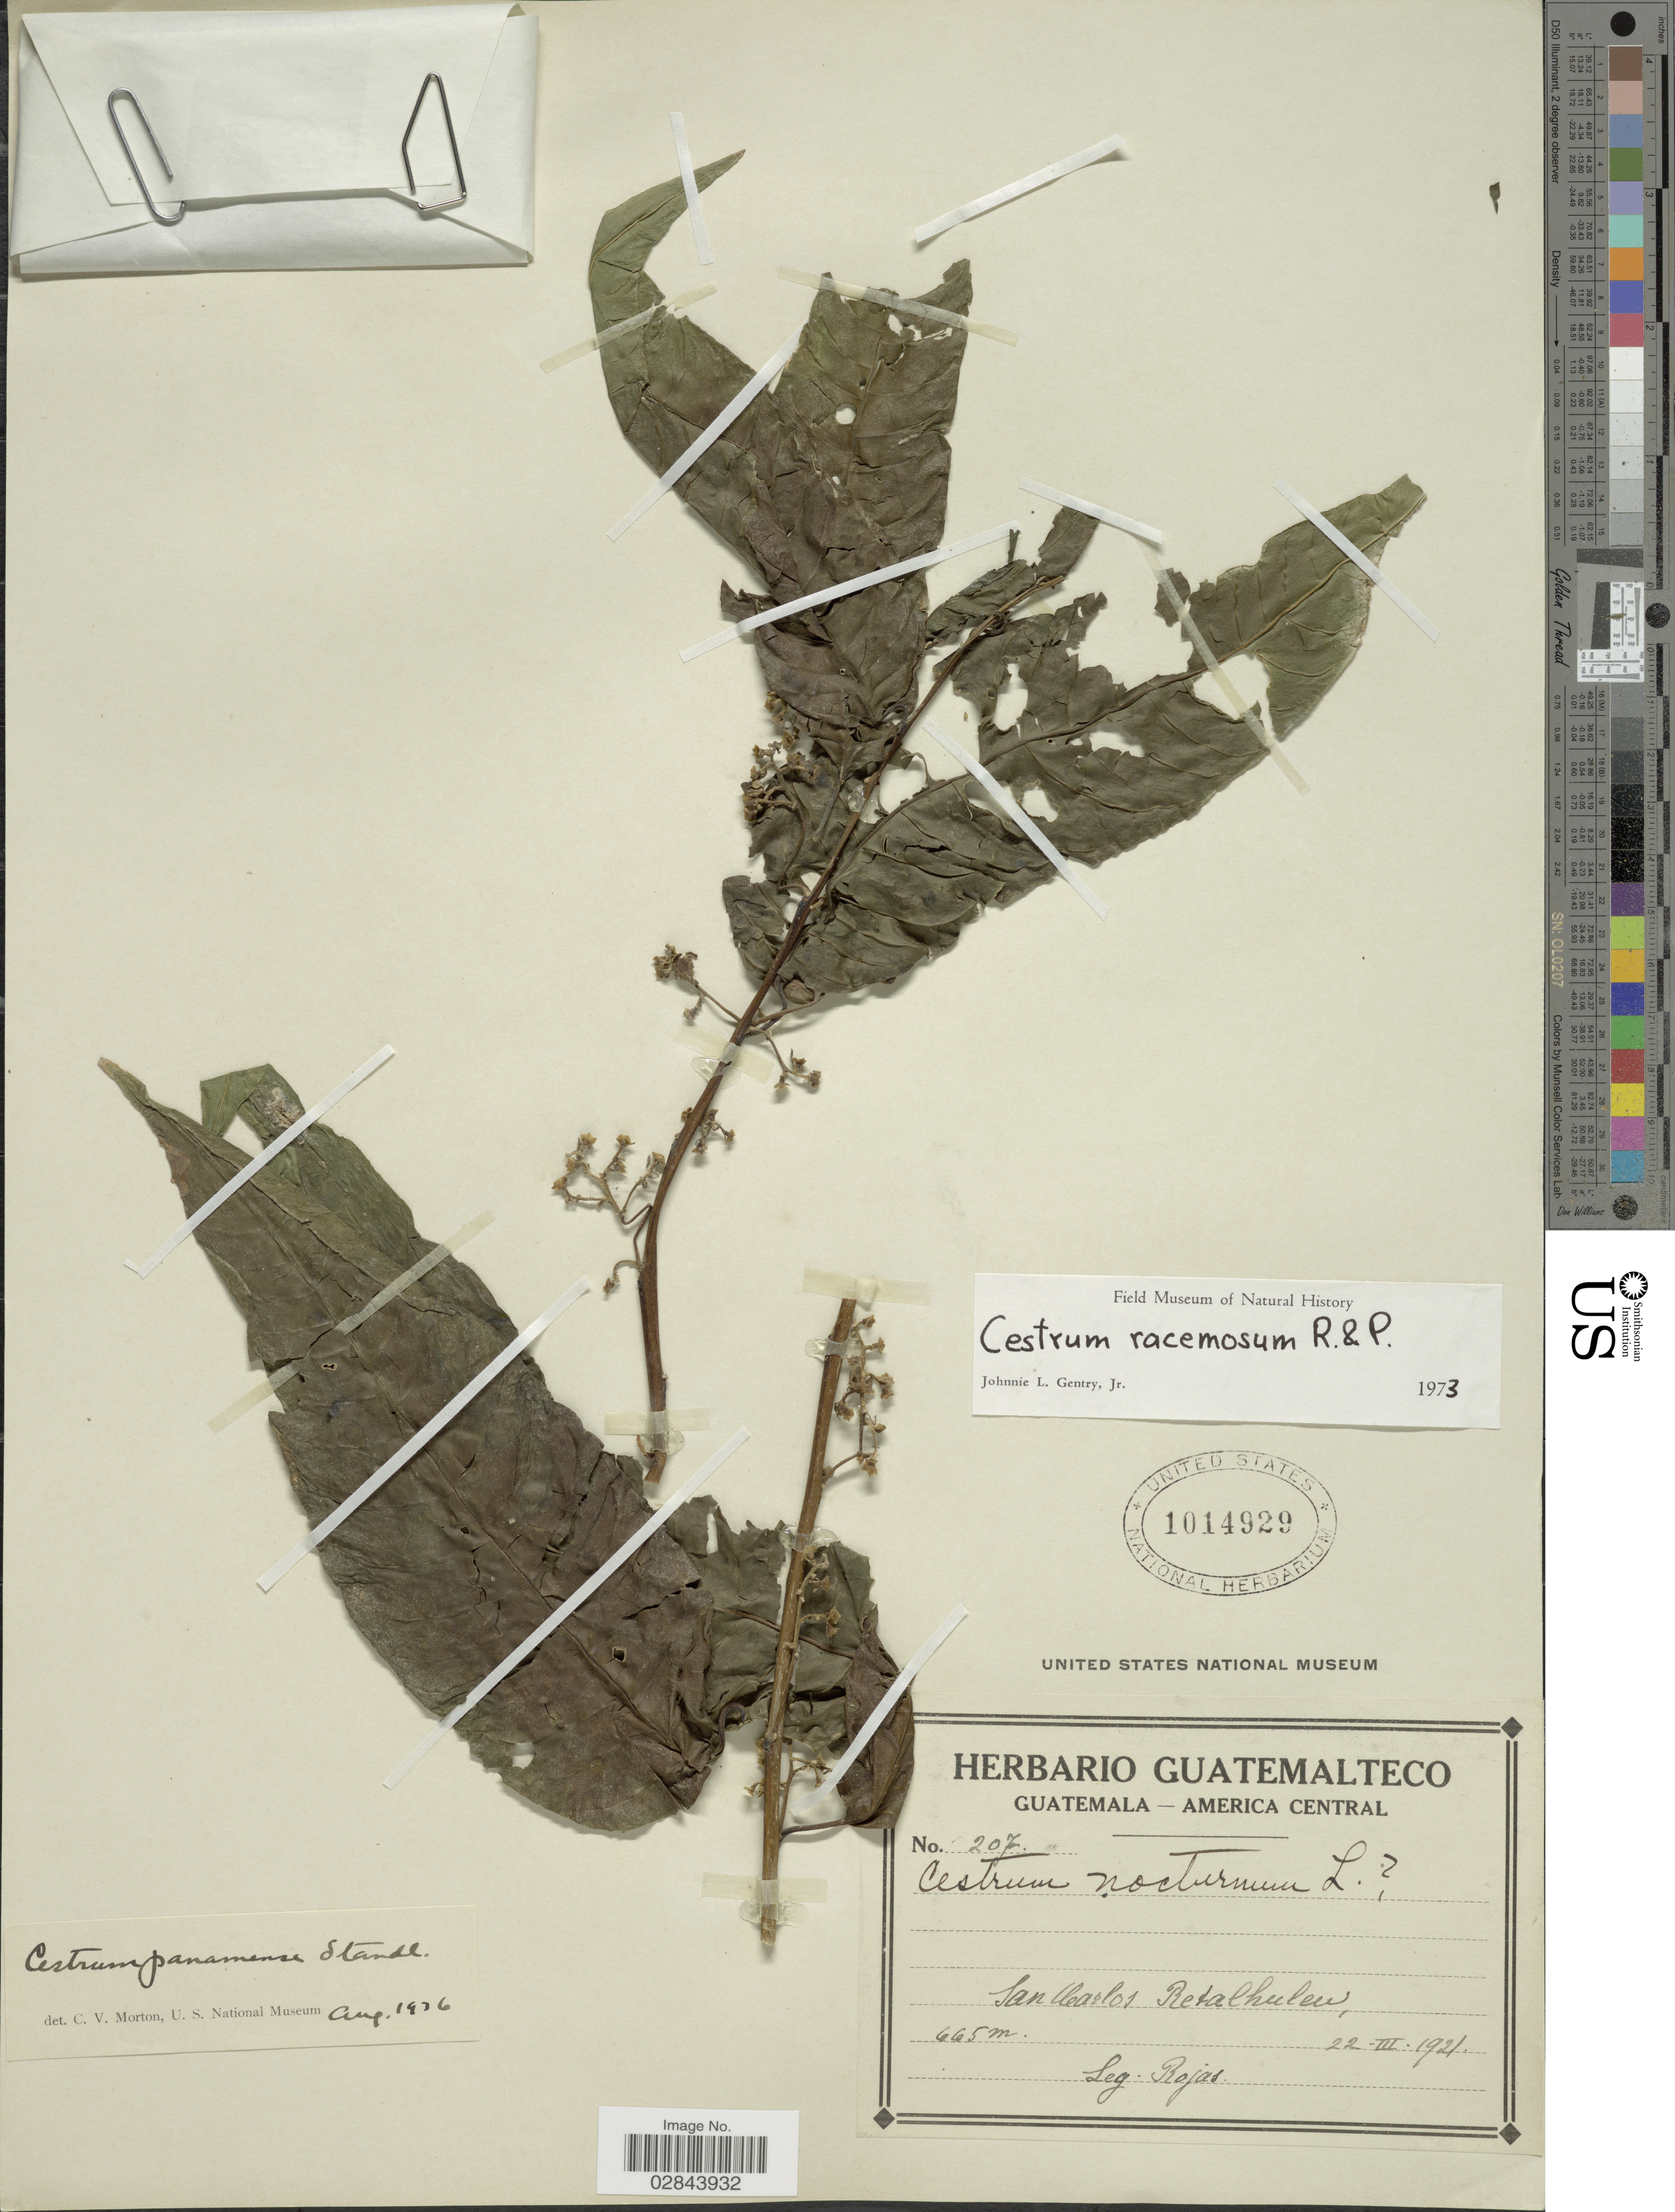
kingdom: Plantae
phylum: Tracheophyta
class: Magnoliopsida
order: Solanales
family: Solanaceae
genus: Cestrum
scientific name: Cestrum racemosum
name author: Ruiz & Pav.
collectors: Rojas, --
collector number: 207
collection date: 1921-03-22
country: Guatemala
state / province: Retalhuleu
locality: San Carlos.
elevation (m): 665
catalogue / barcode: US 1014929